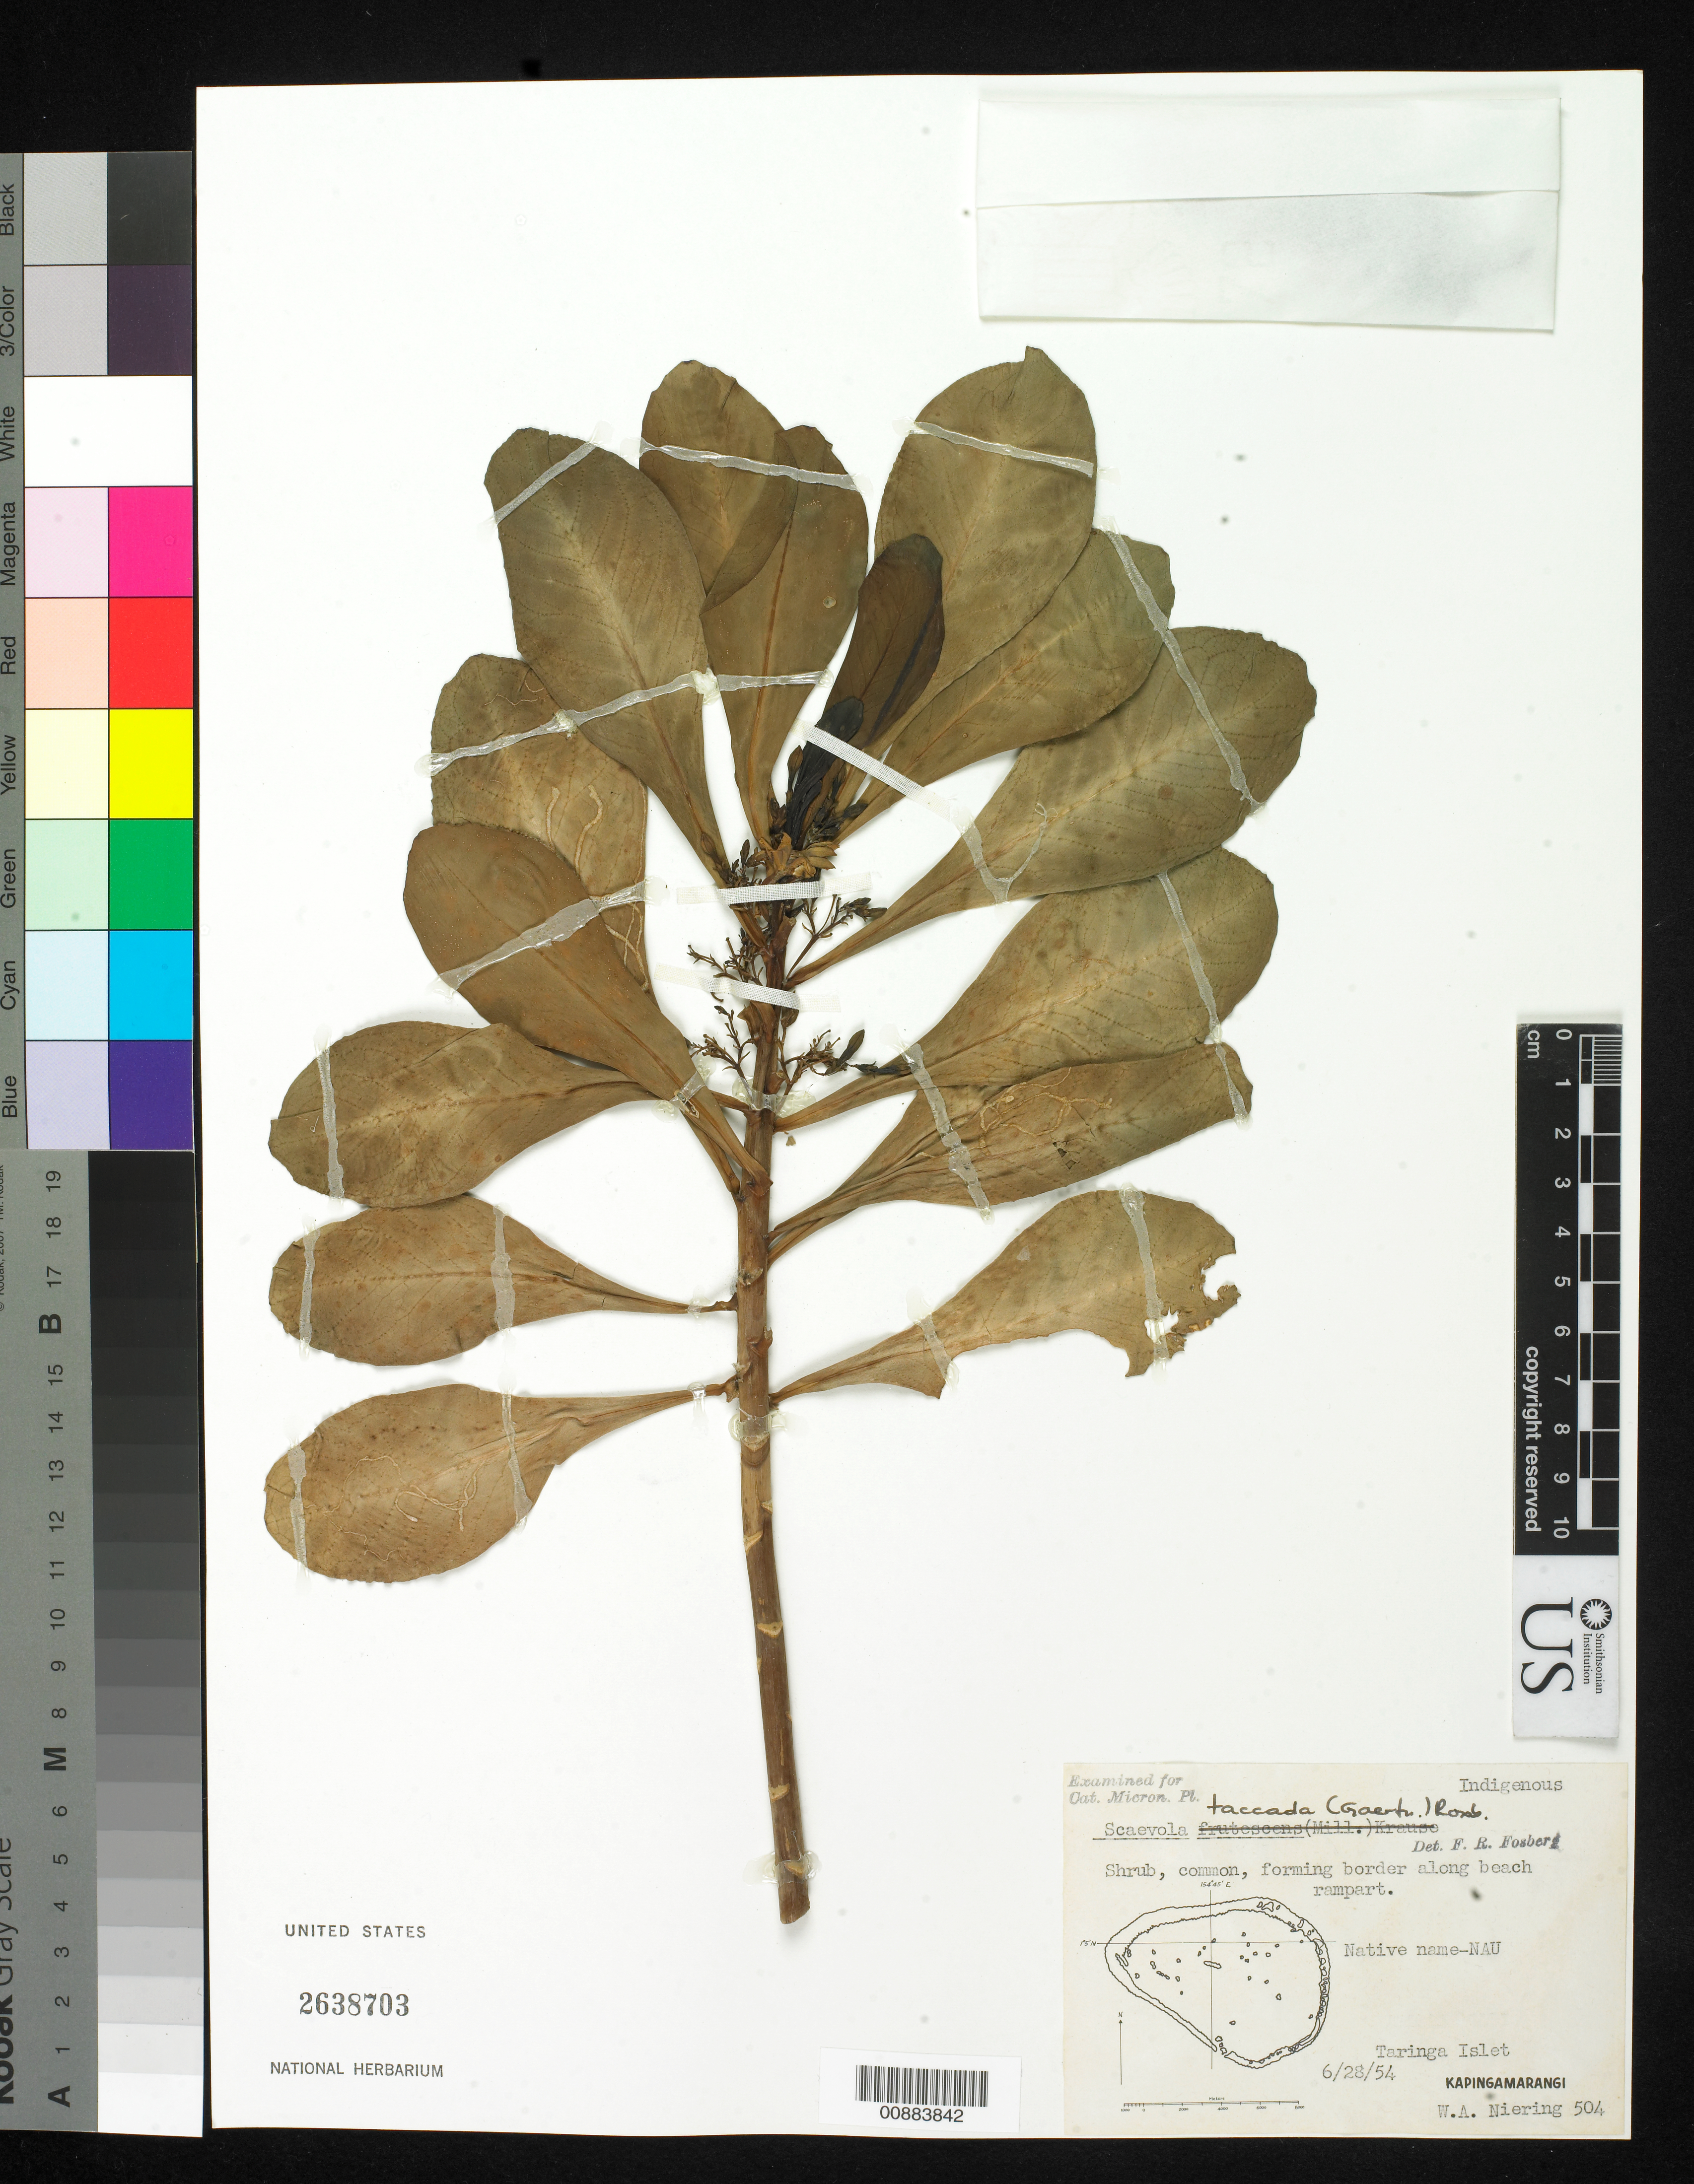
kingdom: Plantae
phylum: Tracheophyta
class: Magnoliopsida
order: Asterales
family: Goodeniaceae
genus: Scaevola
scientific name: Scaevola taccada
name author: (Gaertn.) Roxb.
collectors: W. Niering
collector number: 504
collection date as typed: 28 Jun 1954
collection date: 1954-06-28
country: Micronesia, Federated States of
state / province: Pohnpei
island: Kapingamarangi Atoll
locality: Taringa Islet, Kapingamarangi Is.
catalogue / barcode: US 2638703